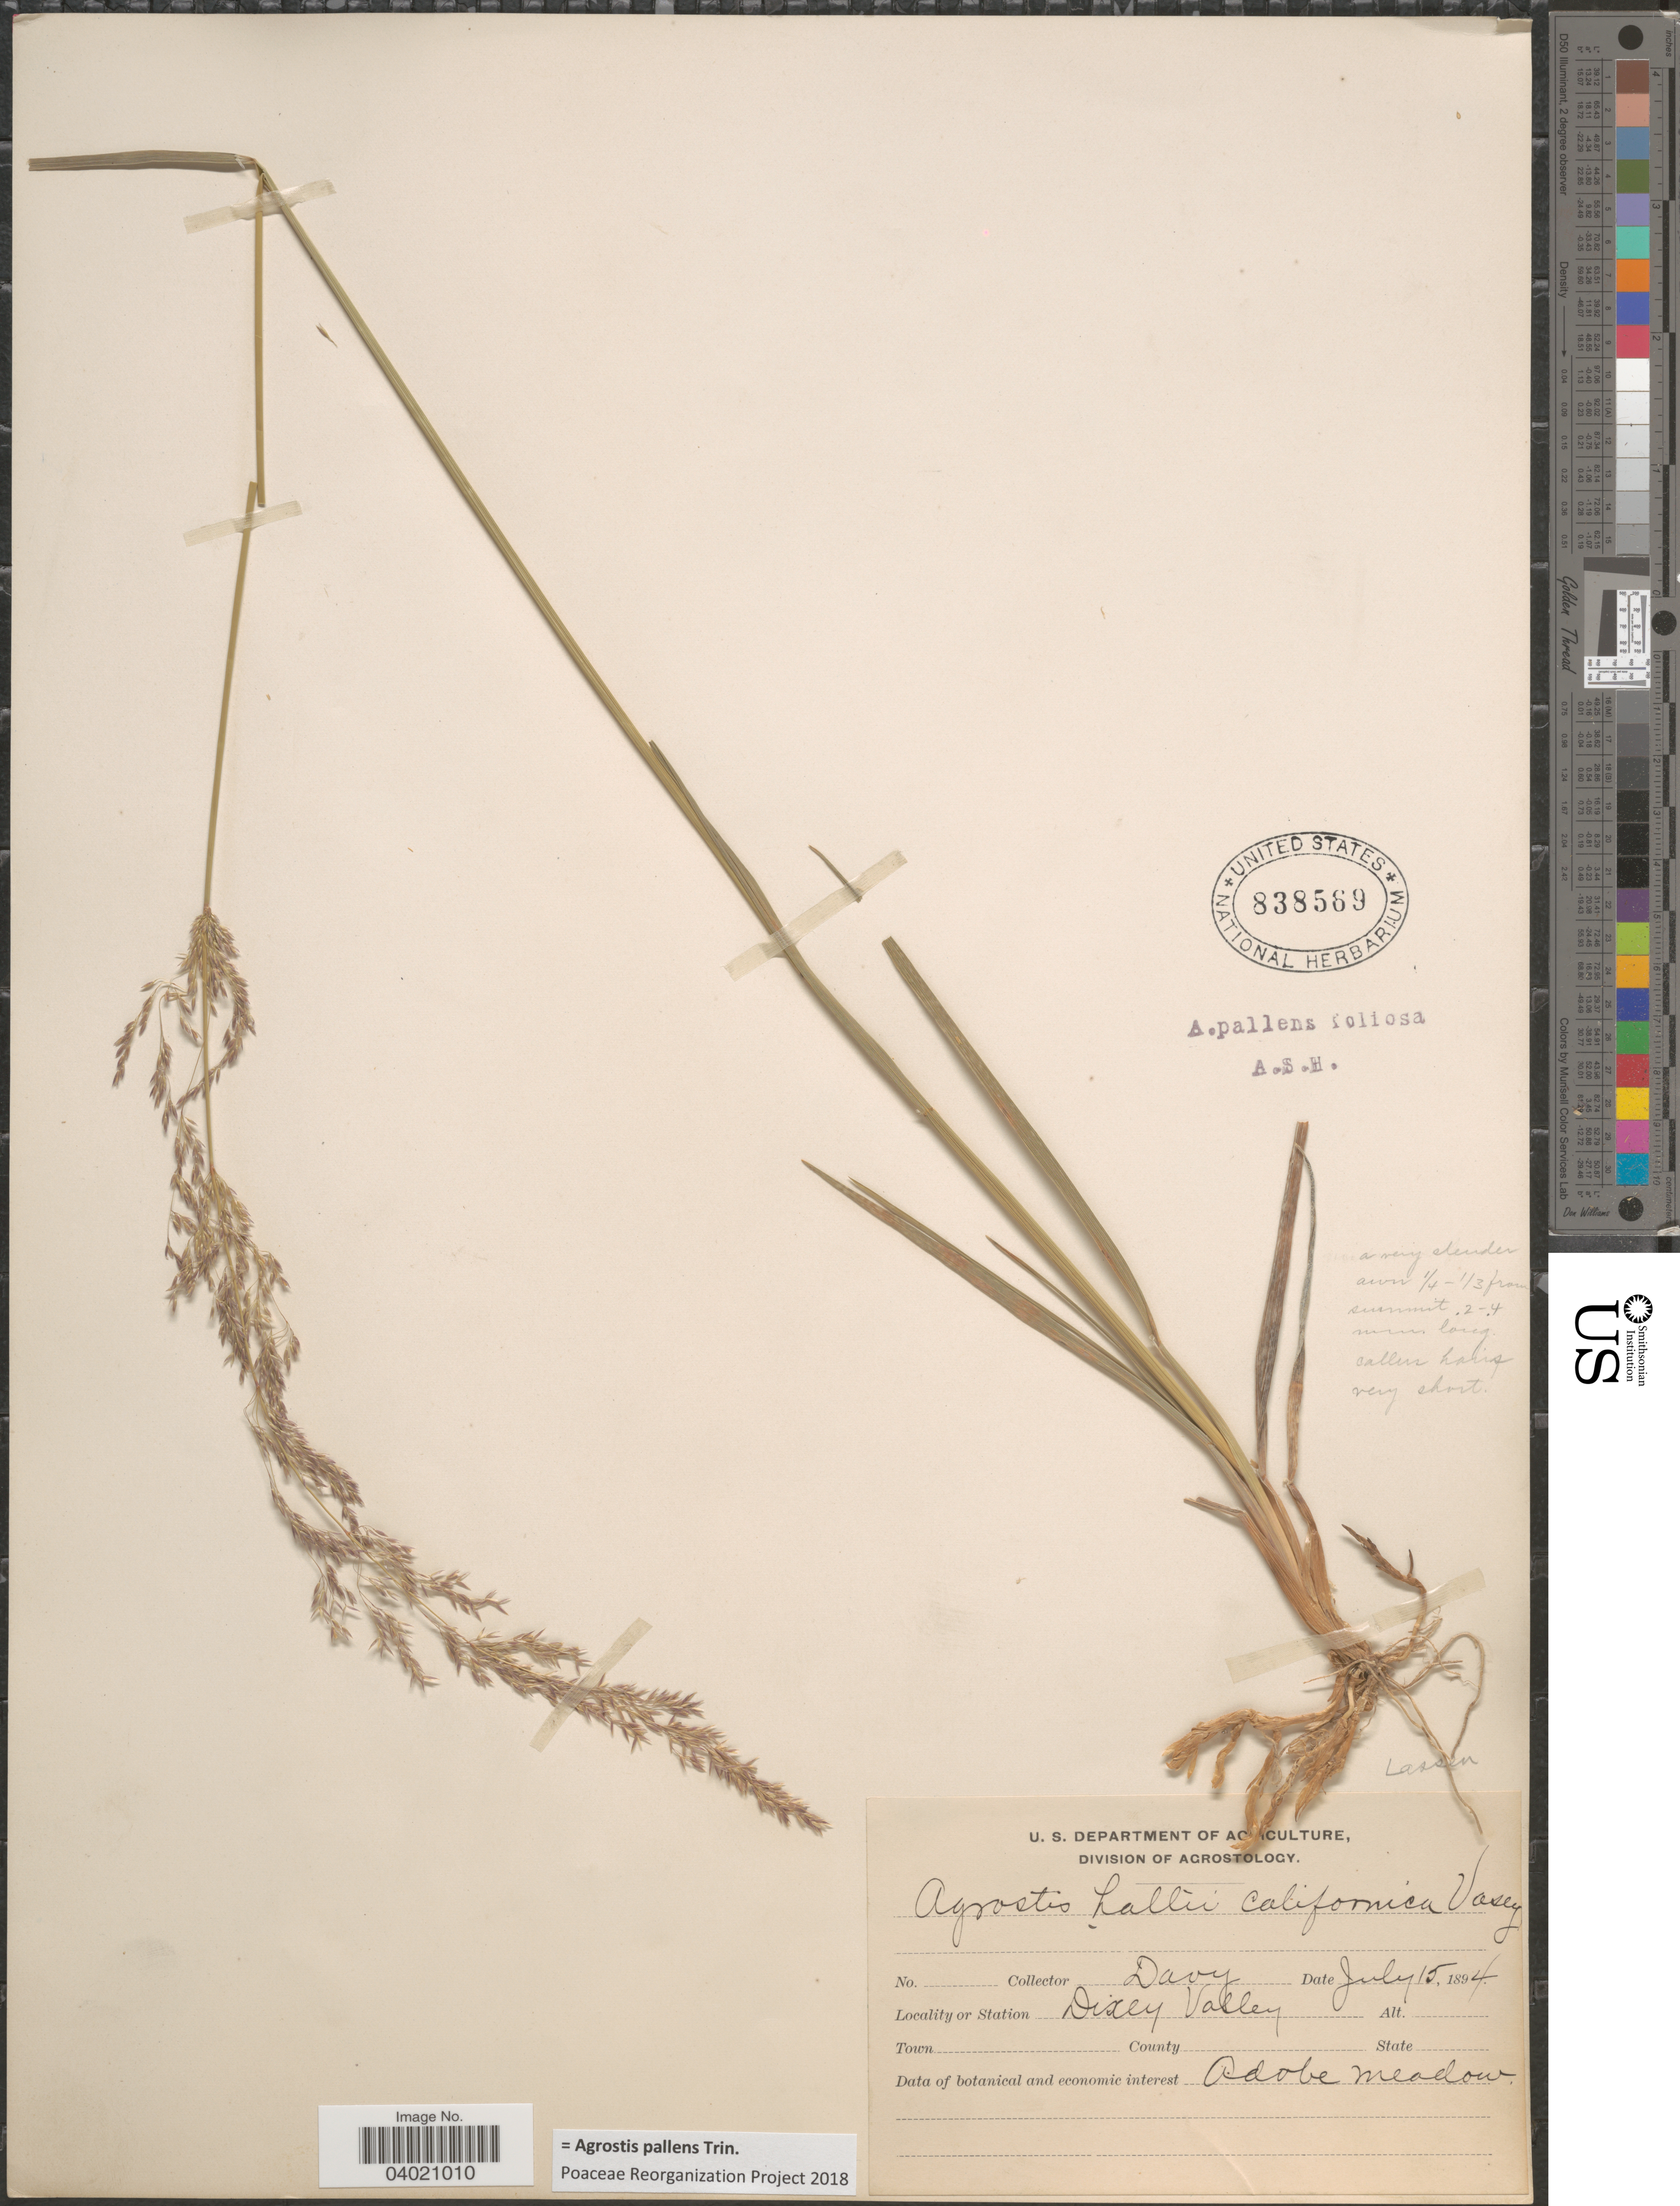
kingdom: Plantae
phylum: Tracheophyta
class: Liliopsida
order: Poales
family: Poaceae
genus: Agrostis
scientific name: Agrostis pallens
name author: Trin.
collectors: Davy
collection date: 1894-07-15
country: United States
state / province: Nevada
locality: Station Dixey Valley.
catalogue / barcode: US 838569